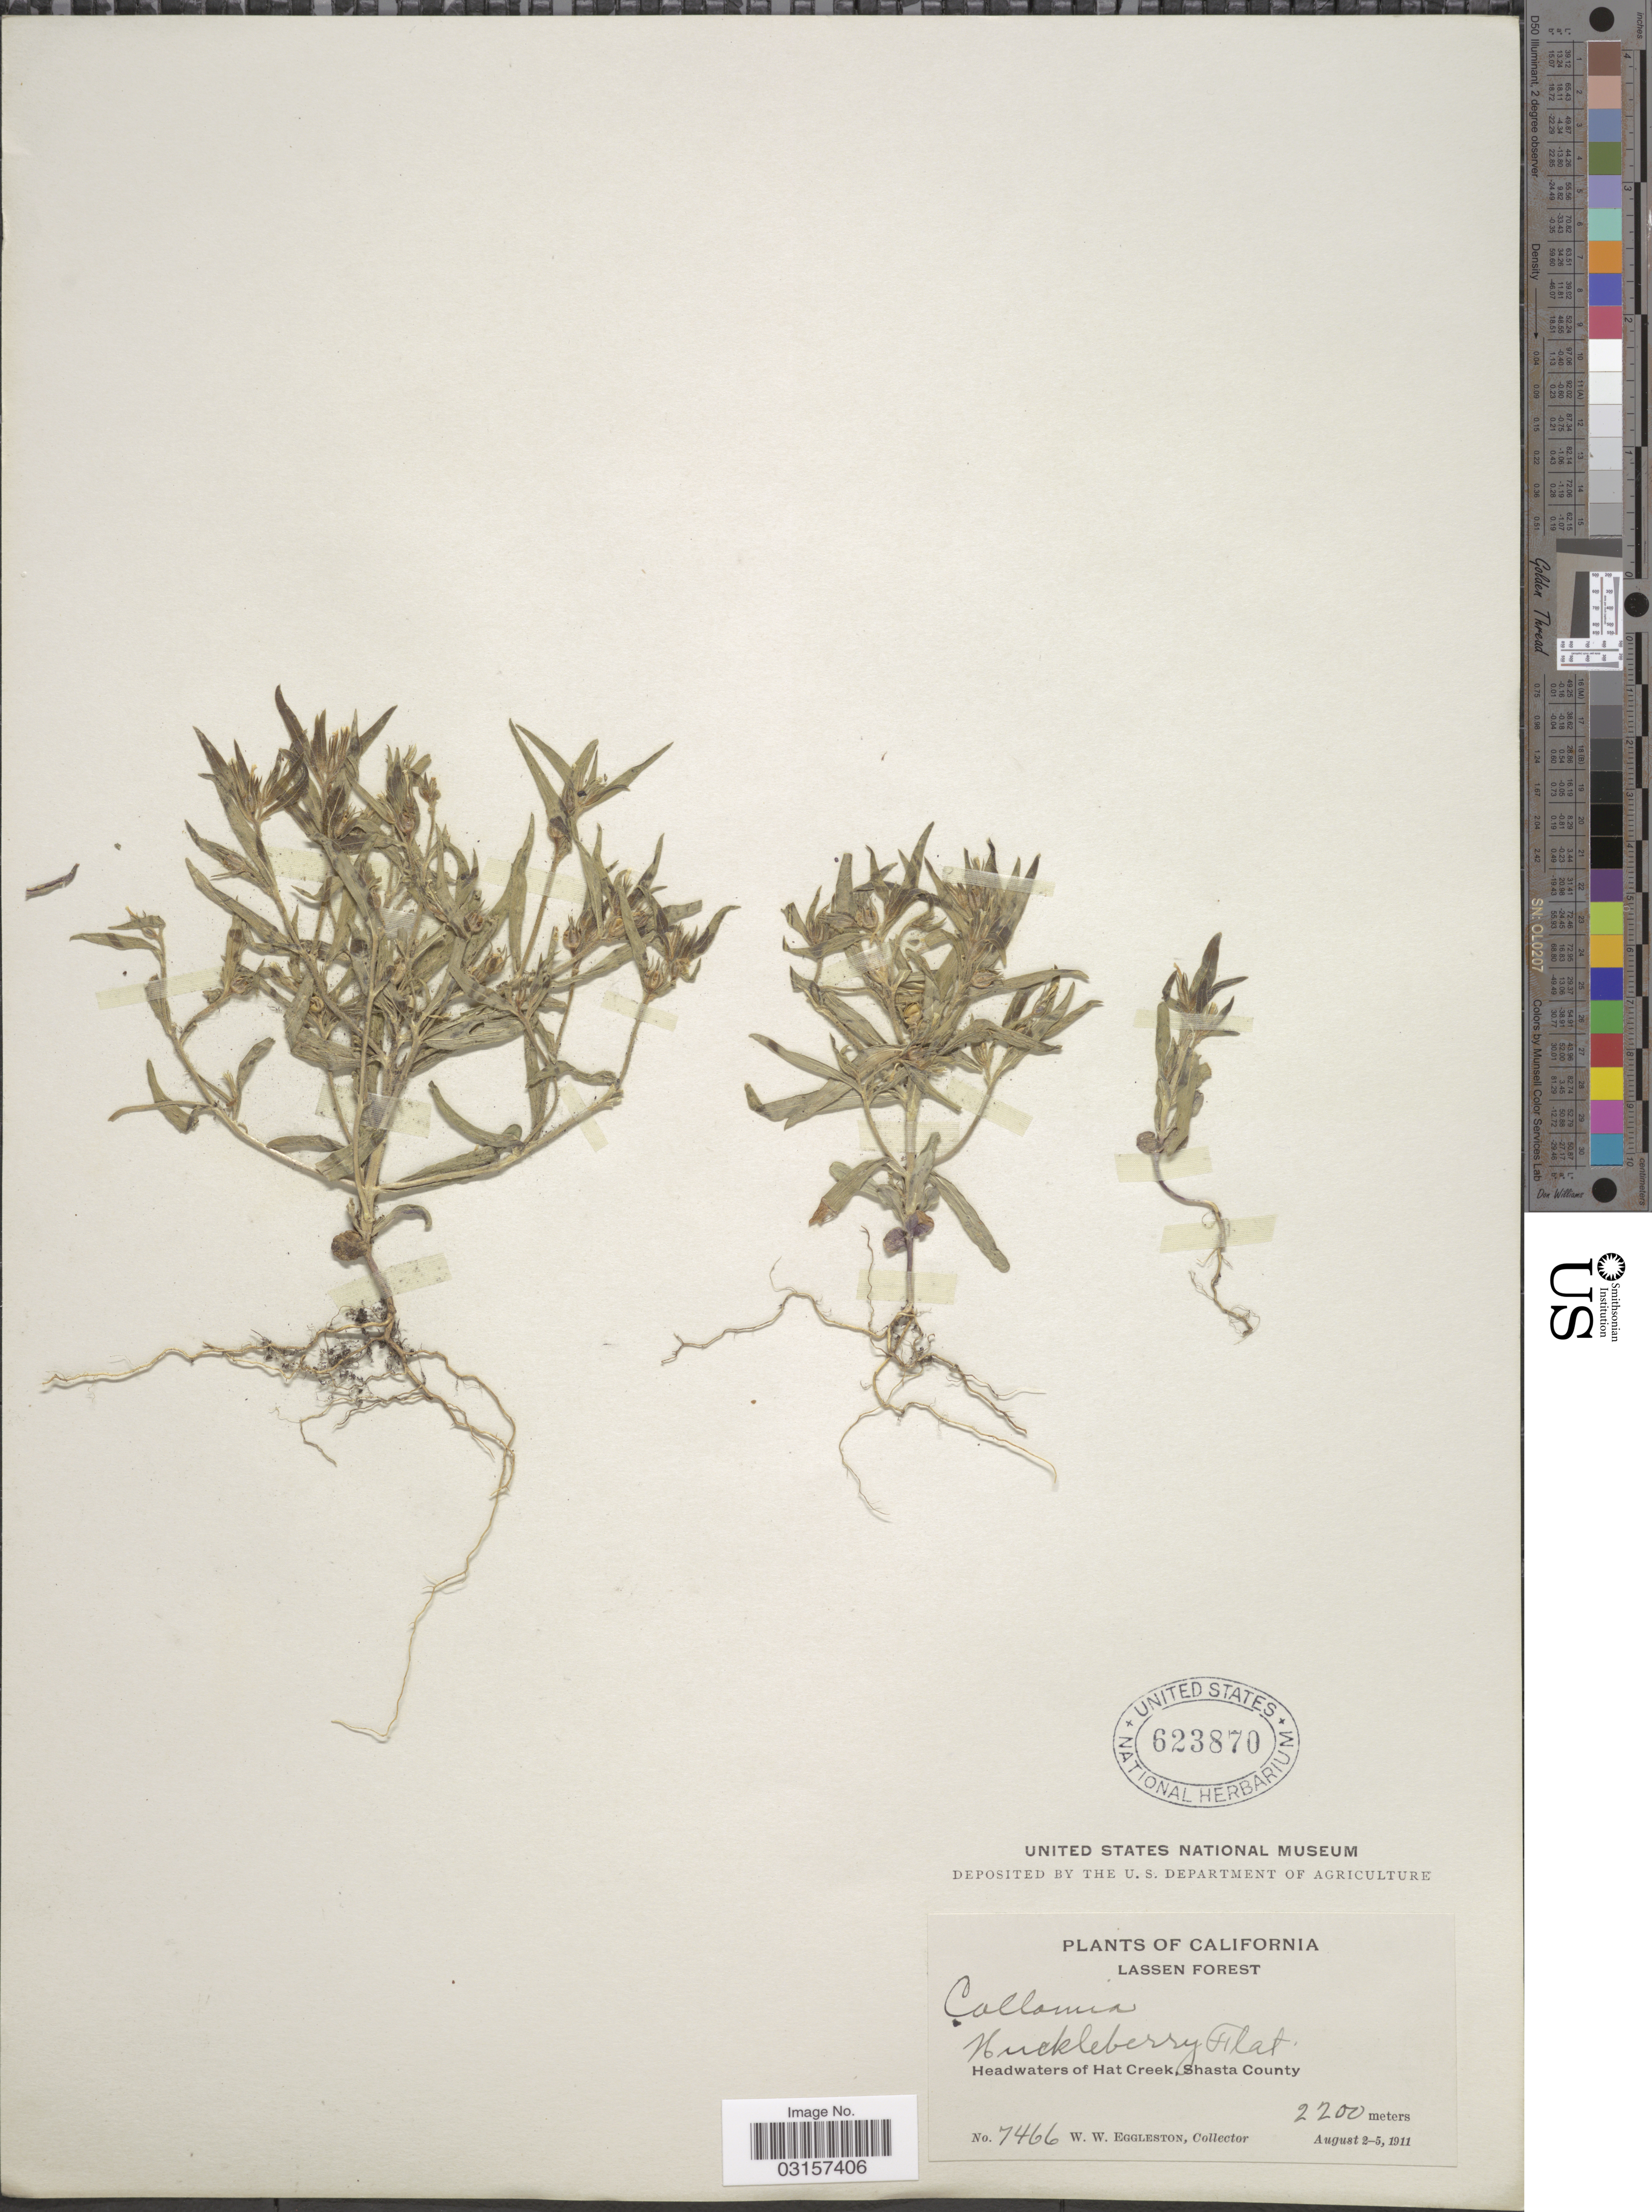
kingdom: Plantae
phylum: Tracheophyta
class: Magnoliopsida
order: Ericales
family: Polemoniaceae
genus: Microsteris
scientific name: Microsteris gracilis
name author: (Hook.) Greene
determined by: (US) Smithsonian Institution - National Museum of Natural History - Department of Botany (UNITED STATES)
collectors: W. W. Eggleston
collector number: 7466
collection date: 1911-08-02/1911-08-05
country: United States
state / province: California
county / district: Shasta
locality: Lassen Forest, Huckleberry Flat, Headwaters of Hat Creek, Shasta County.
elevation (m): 2200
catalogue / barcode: US 623870